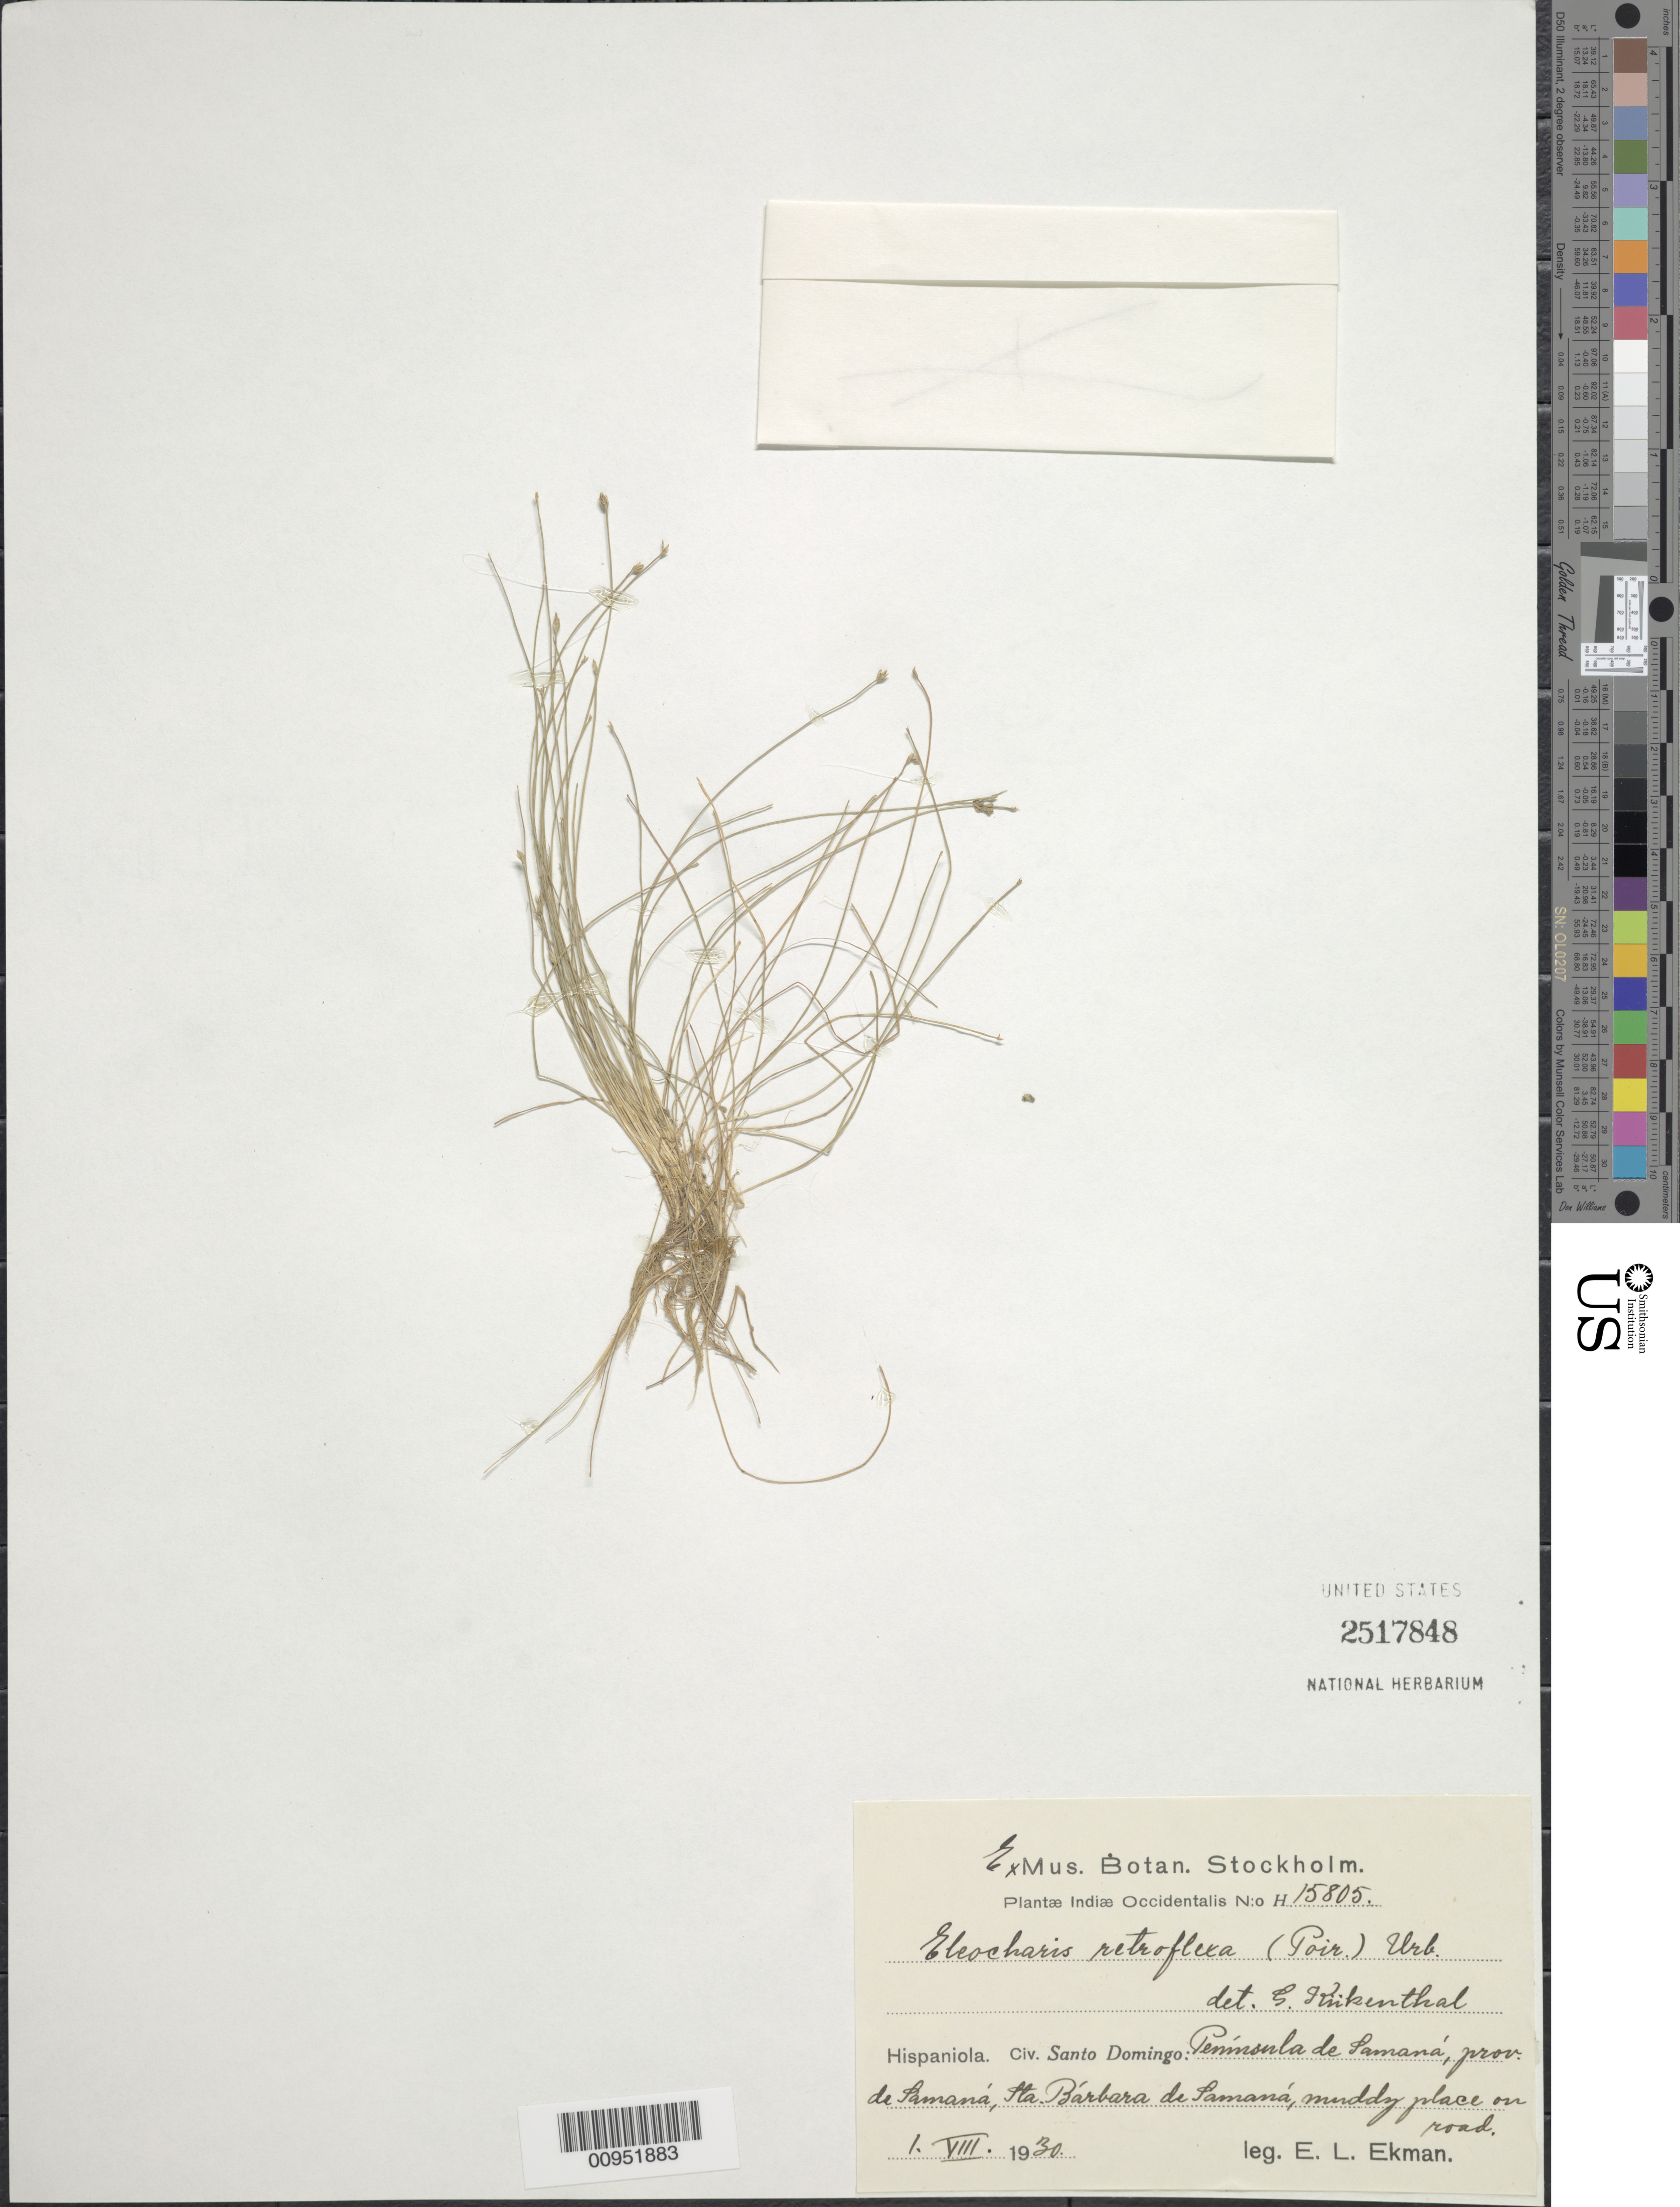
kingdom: Plantae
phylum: Tracheophyta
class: Liliopsida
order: Poales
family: Cyperaceae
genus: Eleocharis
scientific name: Eleocharis retroflexa subsp. retroflexa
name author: (Poir.) Urb.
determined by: Kükenthal, G.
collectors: E. L. Ekman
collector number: H 15805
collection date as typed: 01 Aug 1930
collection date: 1930-08-01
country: Dominican Republic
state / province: Samaná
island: Hispaniola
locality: Península de Samaná, Sta. Bárbara de Samaná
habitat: Muddy place on road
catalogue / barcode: US 2517848